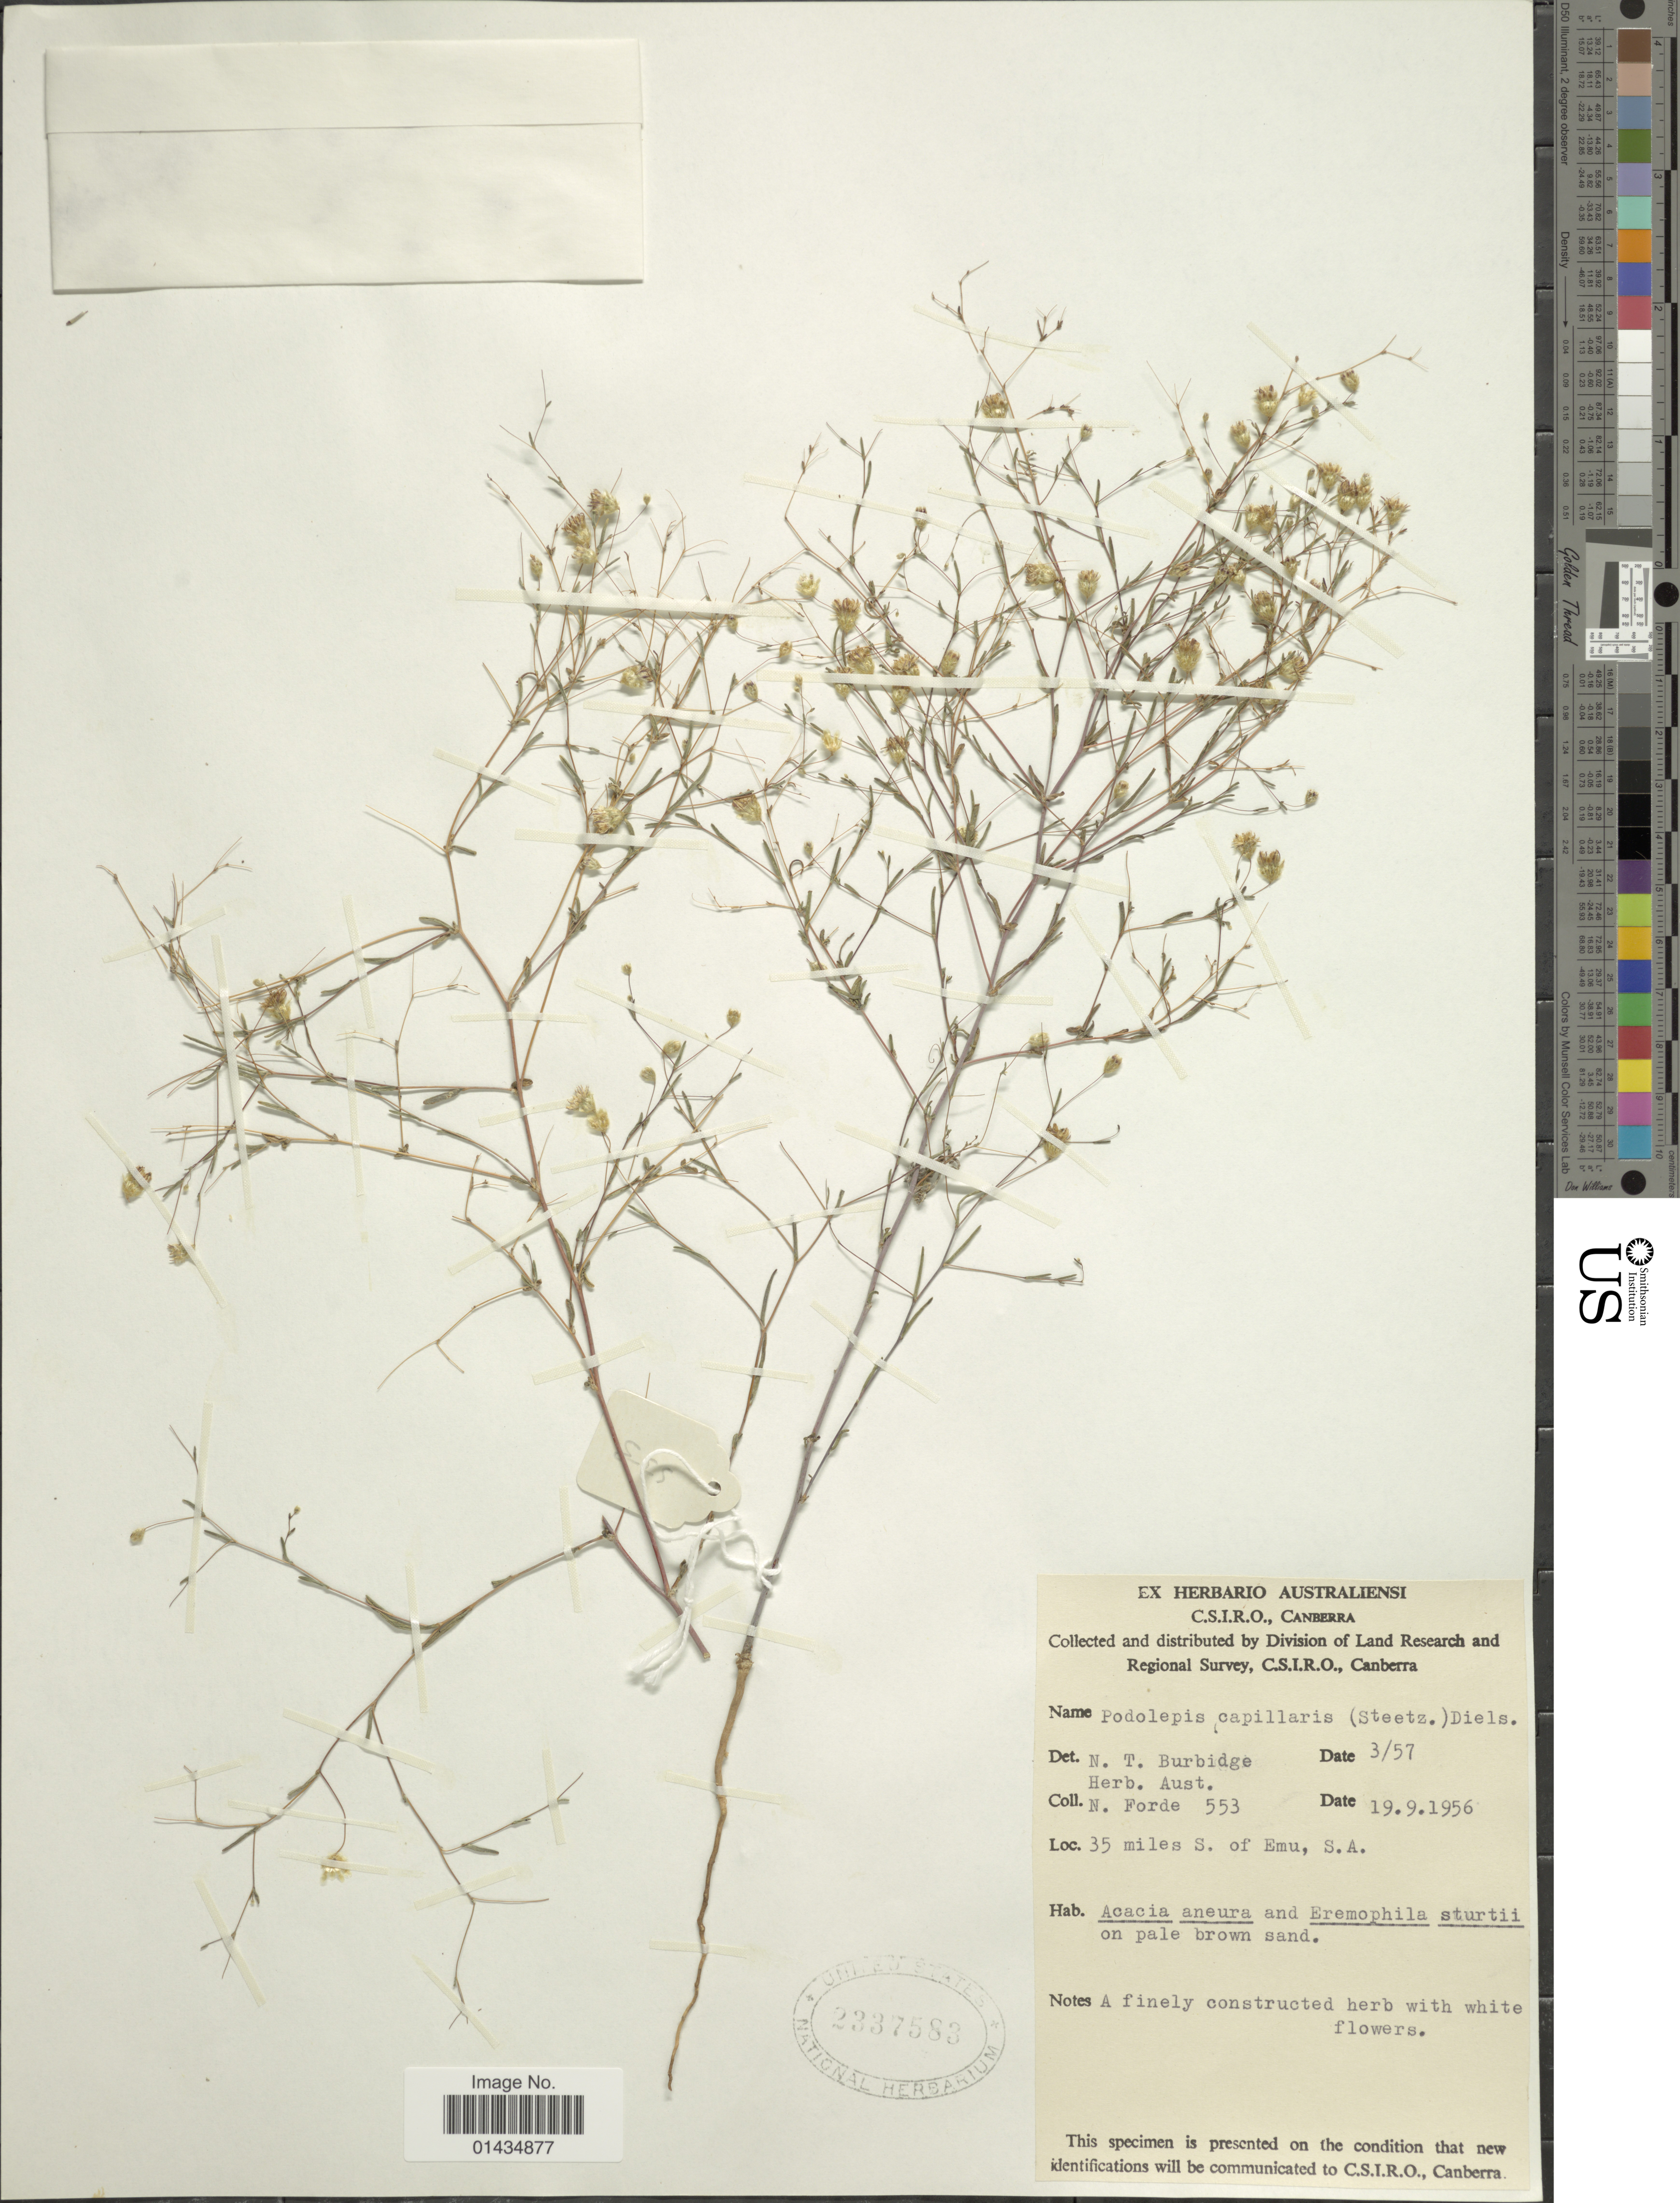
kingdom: Plantae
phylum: Tracheophyta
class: Magnoliopsida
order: Asterales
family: Asteraceae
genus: Podolepis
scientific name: Podolepis capillaris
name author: (Steetz) Diels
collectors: N. Forde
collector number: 553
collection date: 1956-09-19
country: Australia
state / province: South Australia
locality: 35 miles S. of Emu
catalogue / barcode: US 2337583